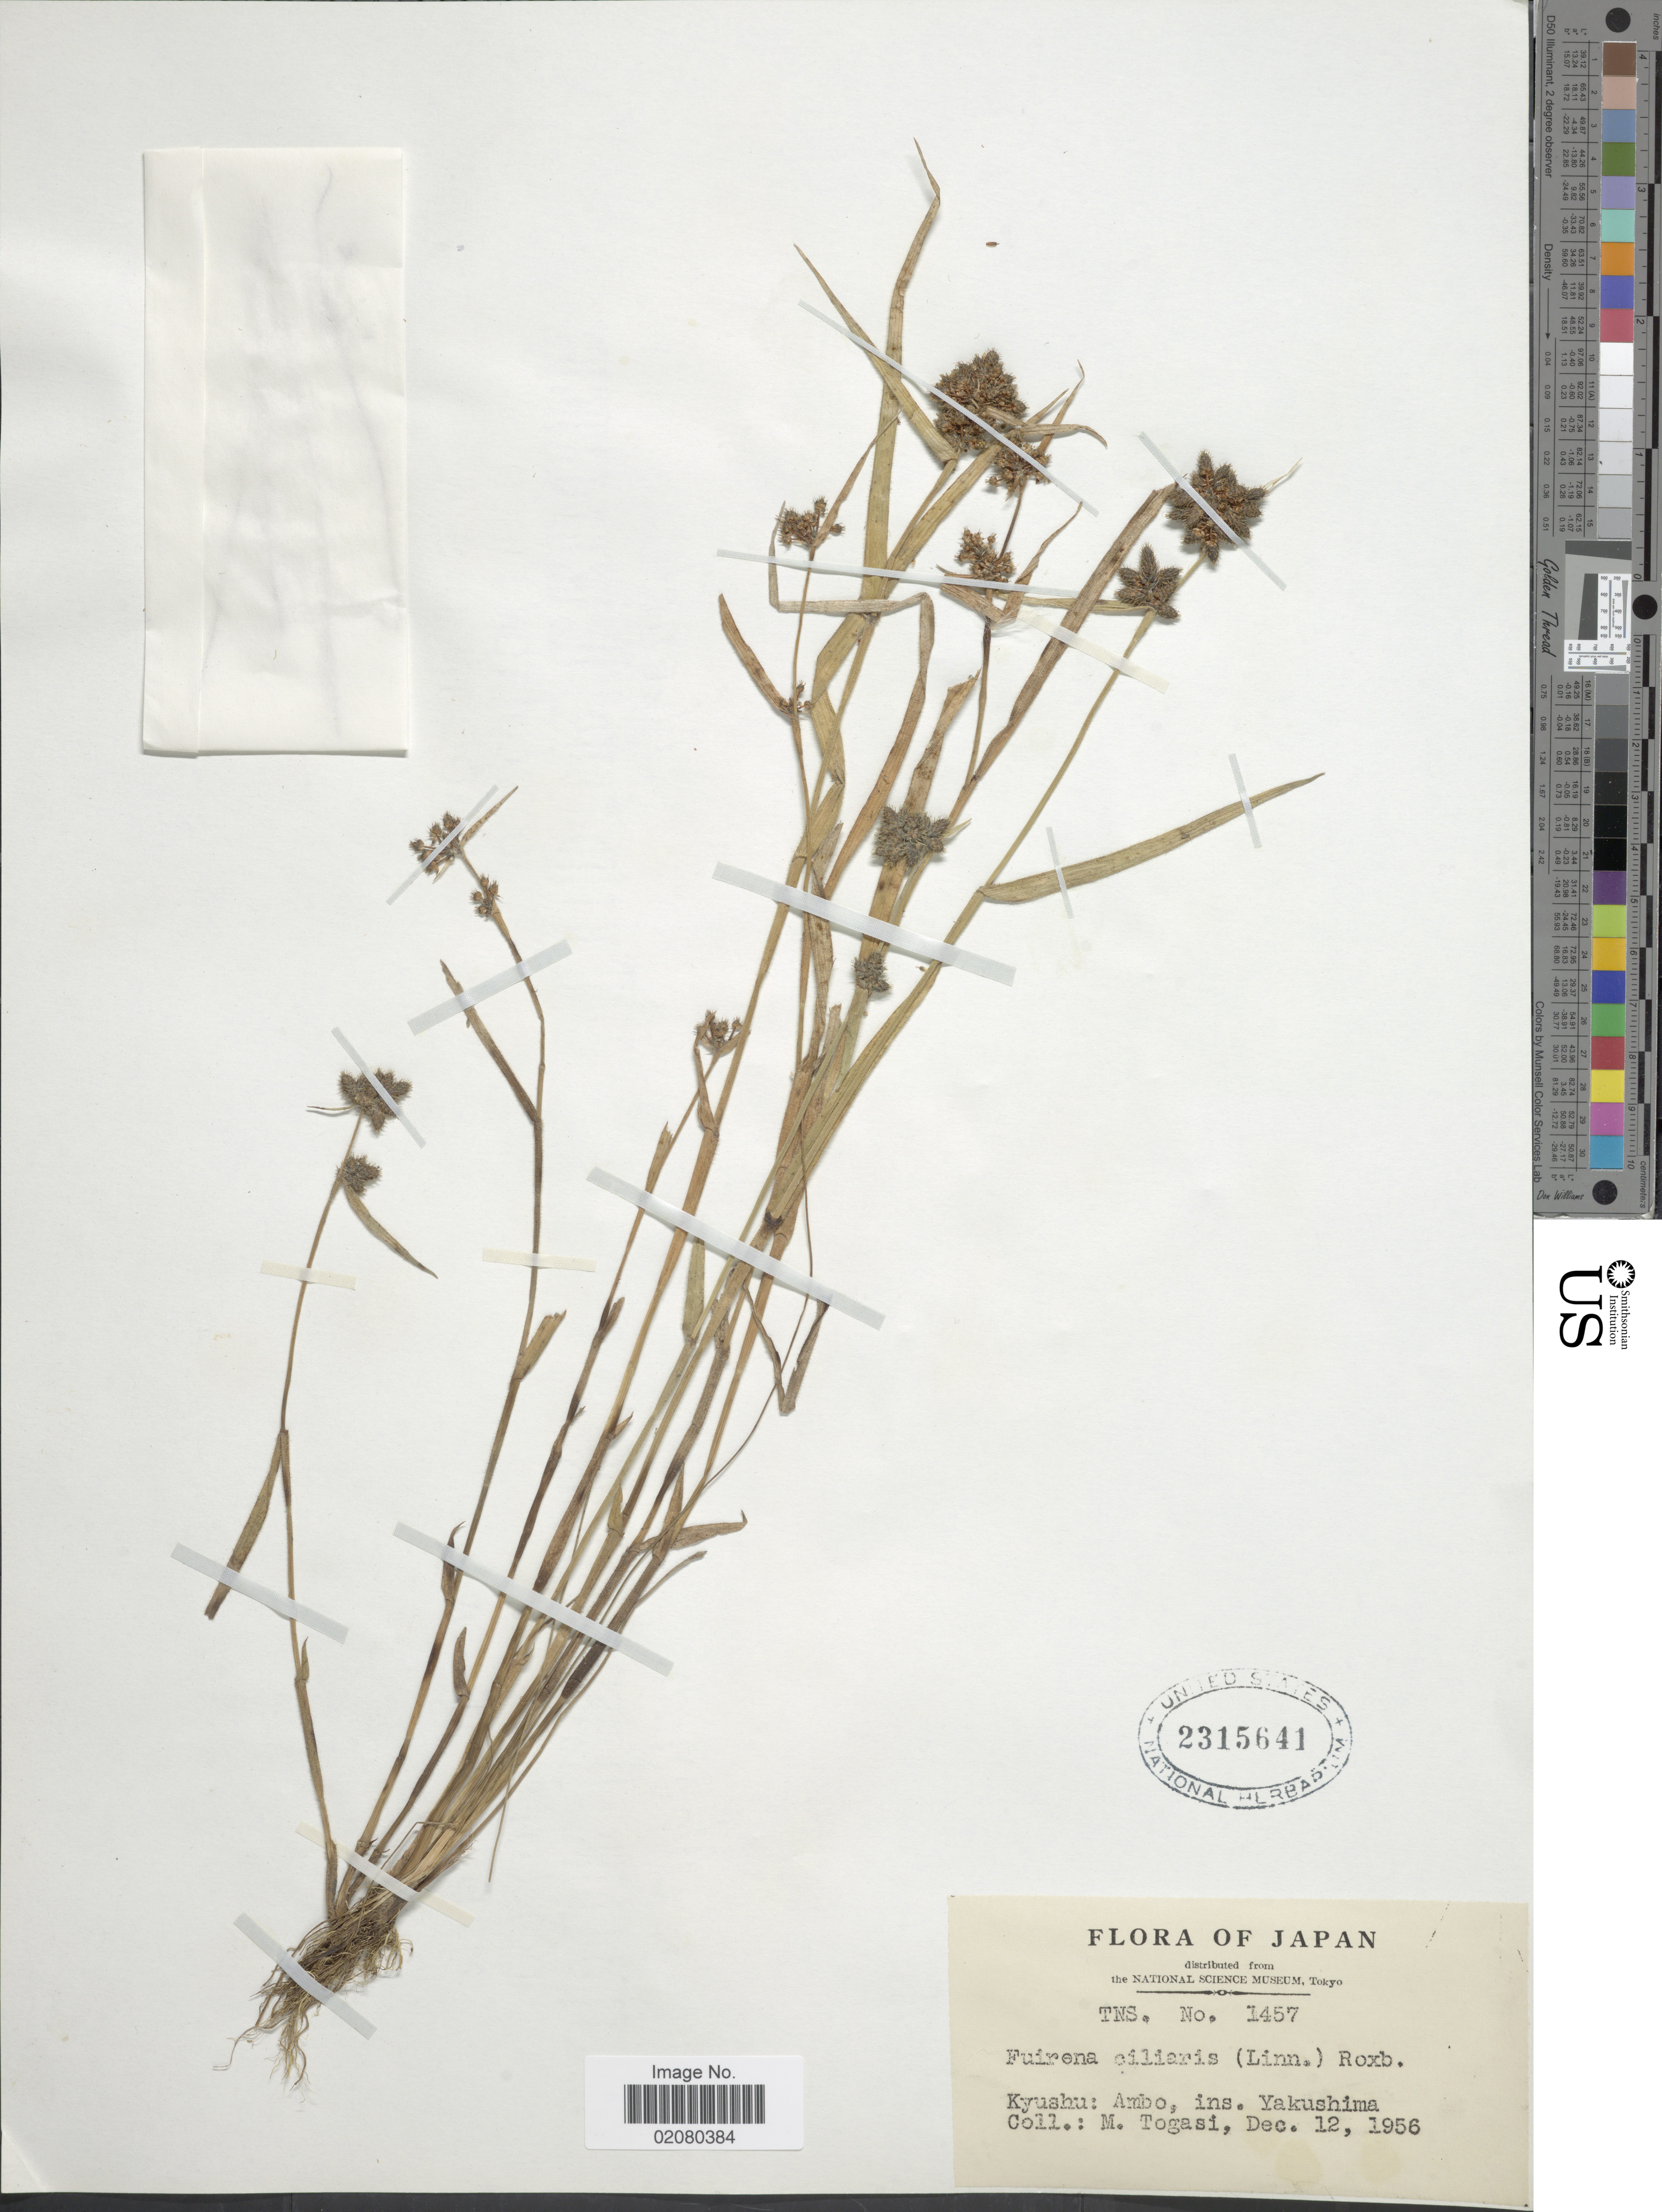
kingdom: Plantae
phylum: Tracheophyta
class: Liliopsida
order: Poales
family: Cyperaceae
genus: Fuirena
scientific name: Fuirena ciliaris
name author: (L.) Roxb.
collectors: M. Togasi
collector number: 1457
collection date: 1956-12-12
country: Japan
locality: Kyushu: Ambo, ins. Yakushima.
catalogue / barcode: US 2315641